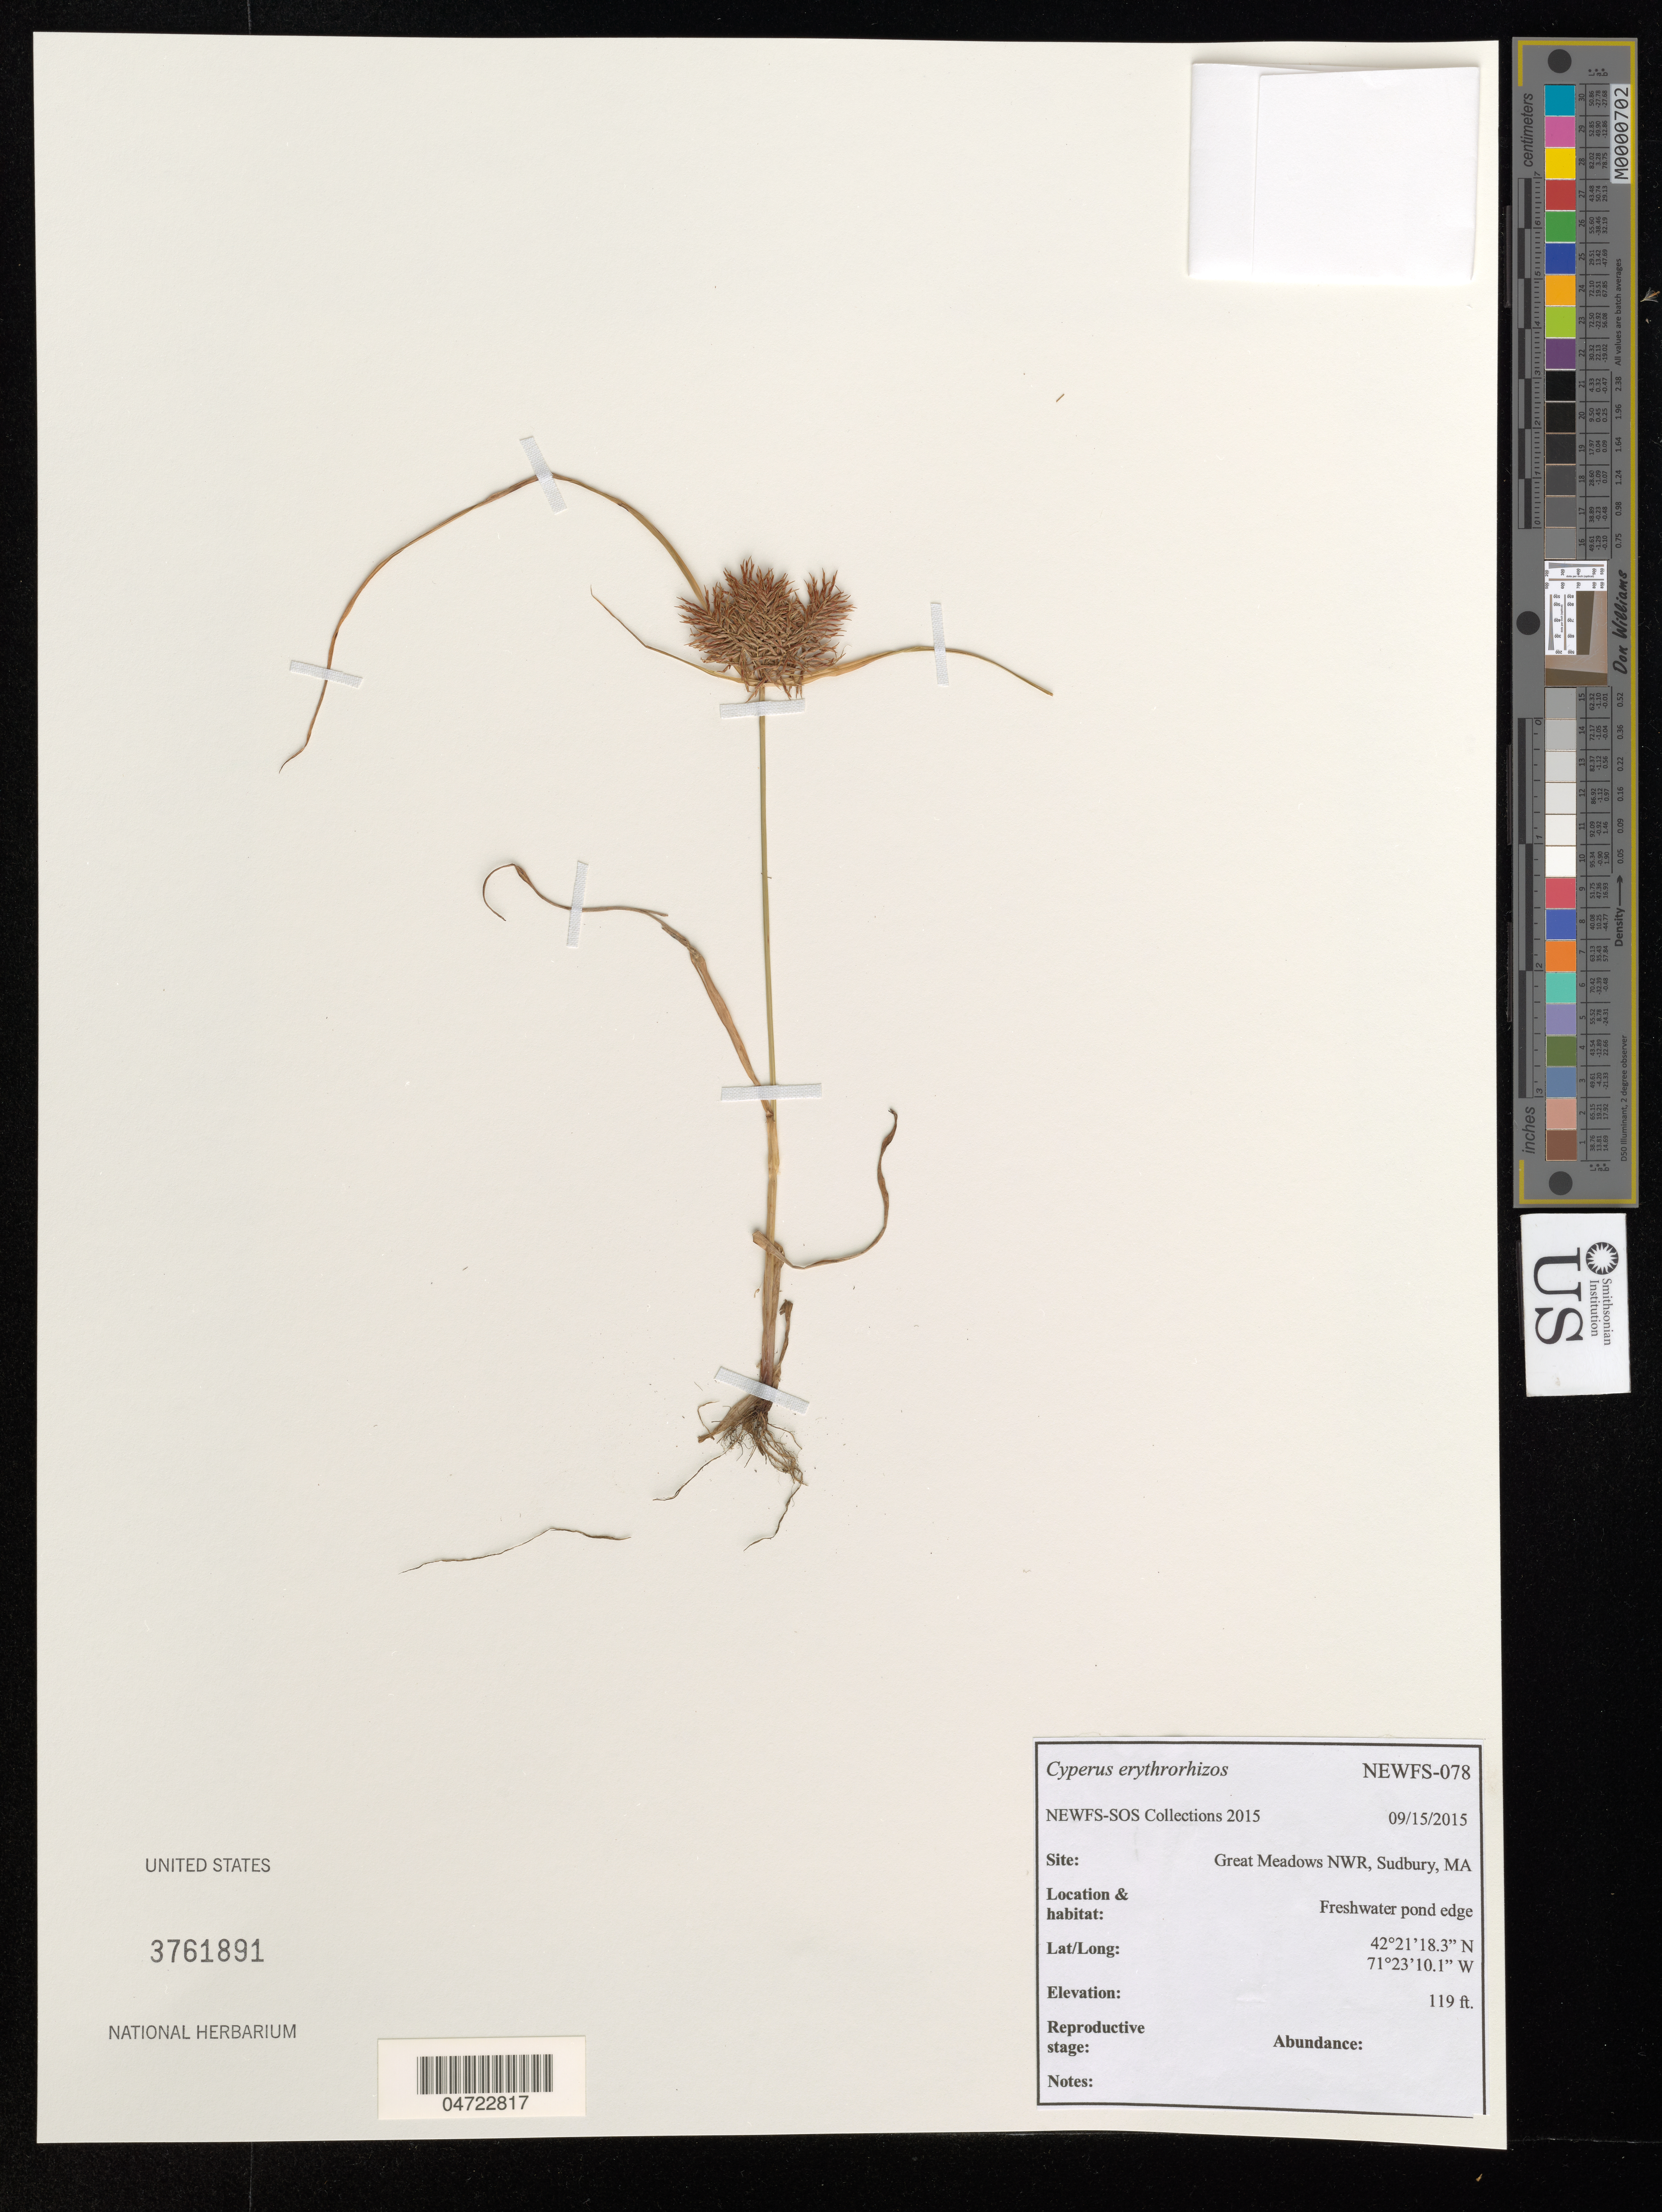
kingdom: Plantae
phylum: Tracheophyta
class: Liliopsida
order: Poales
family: Cyperaceae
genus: Cyperus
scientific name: Cyperus erythrorhizos Muhl.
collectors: NEWFS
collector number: NEWFS-078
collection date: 2015-09-15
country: United States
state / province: Massachusetts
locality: Great Meadows NWR, Sudbury.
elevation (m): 36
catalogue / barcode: US 3761891